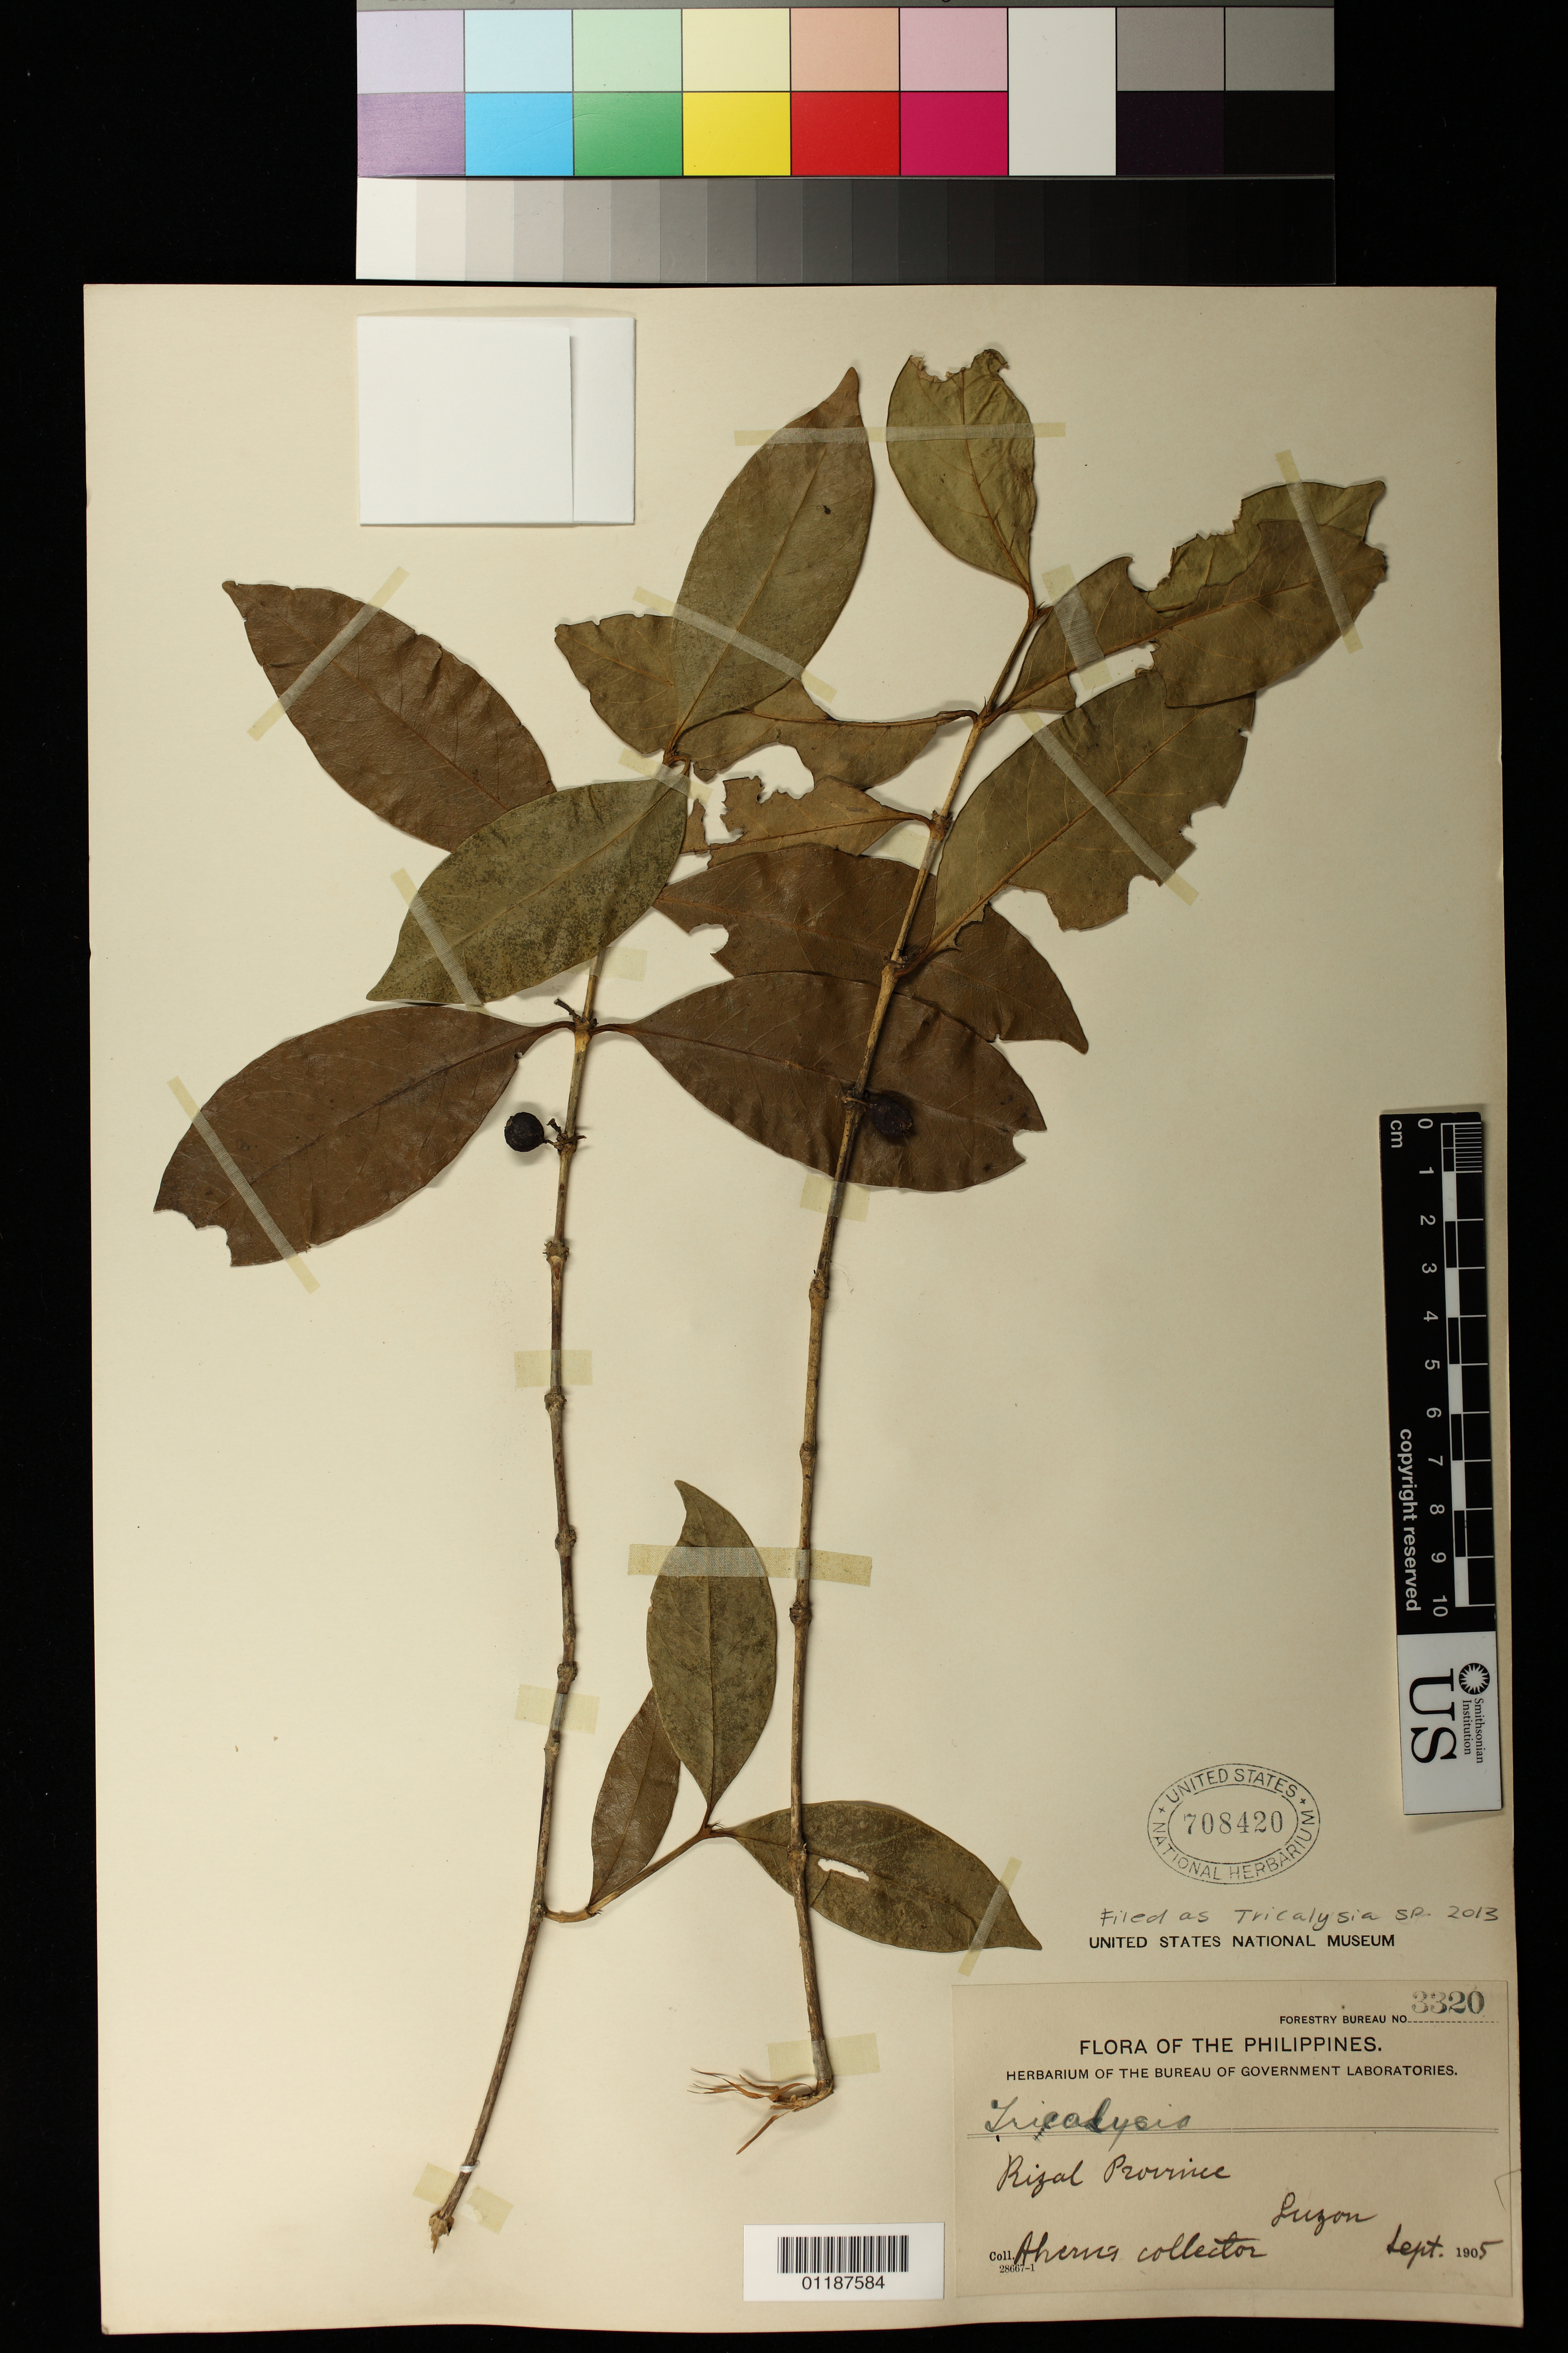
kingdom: Plantae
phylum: Tracheophyta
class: Magnoliopsida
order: Gentianales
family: Rubiaceae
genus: Tricalysia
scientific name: Tricalysia sp.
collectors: G. Ahern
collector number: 3320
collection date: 1905-09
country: Philippines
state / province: Calabarzon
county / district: Rizal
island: Luzon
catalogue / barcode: US 708420